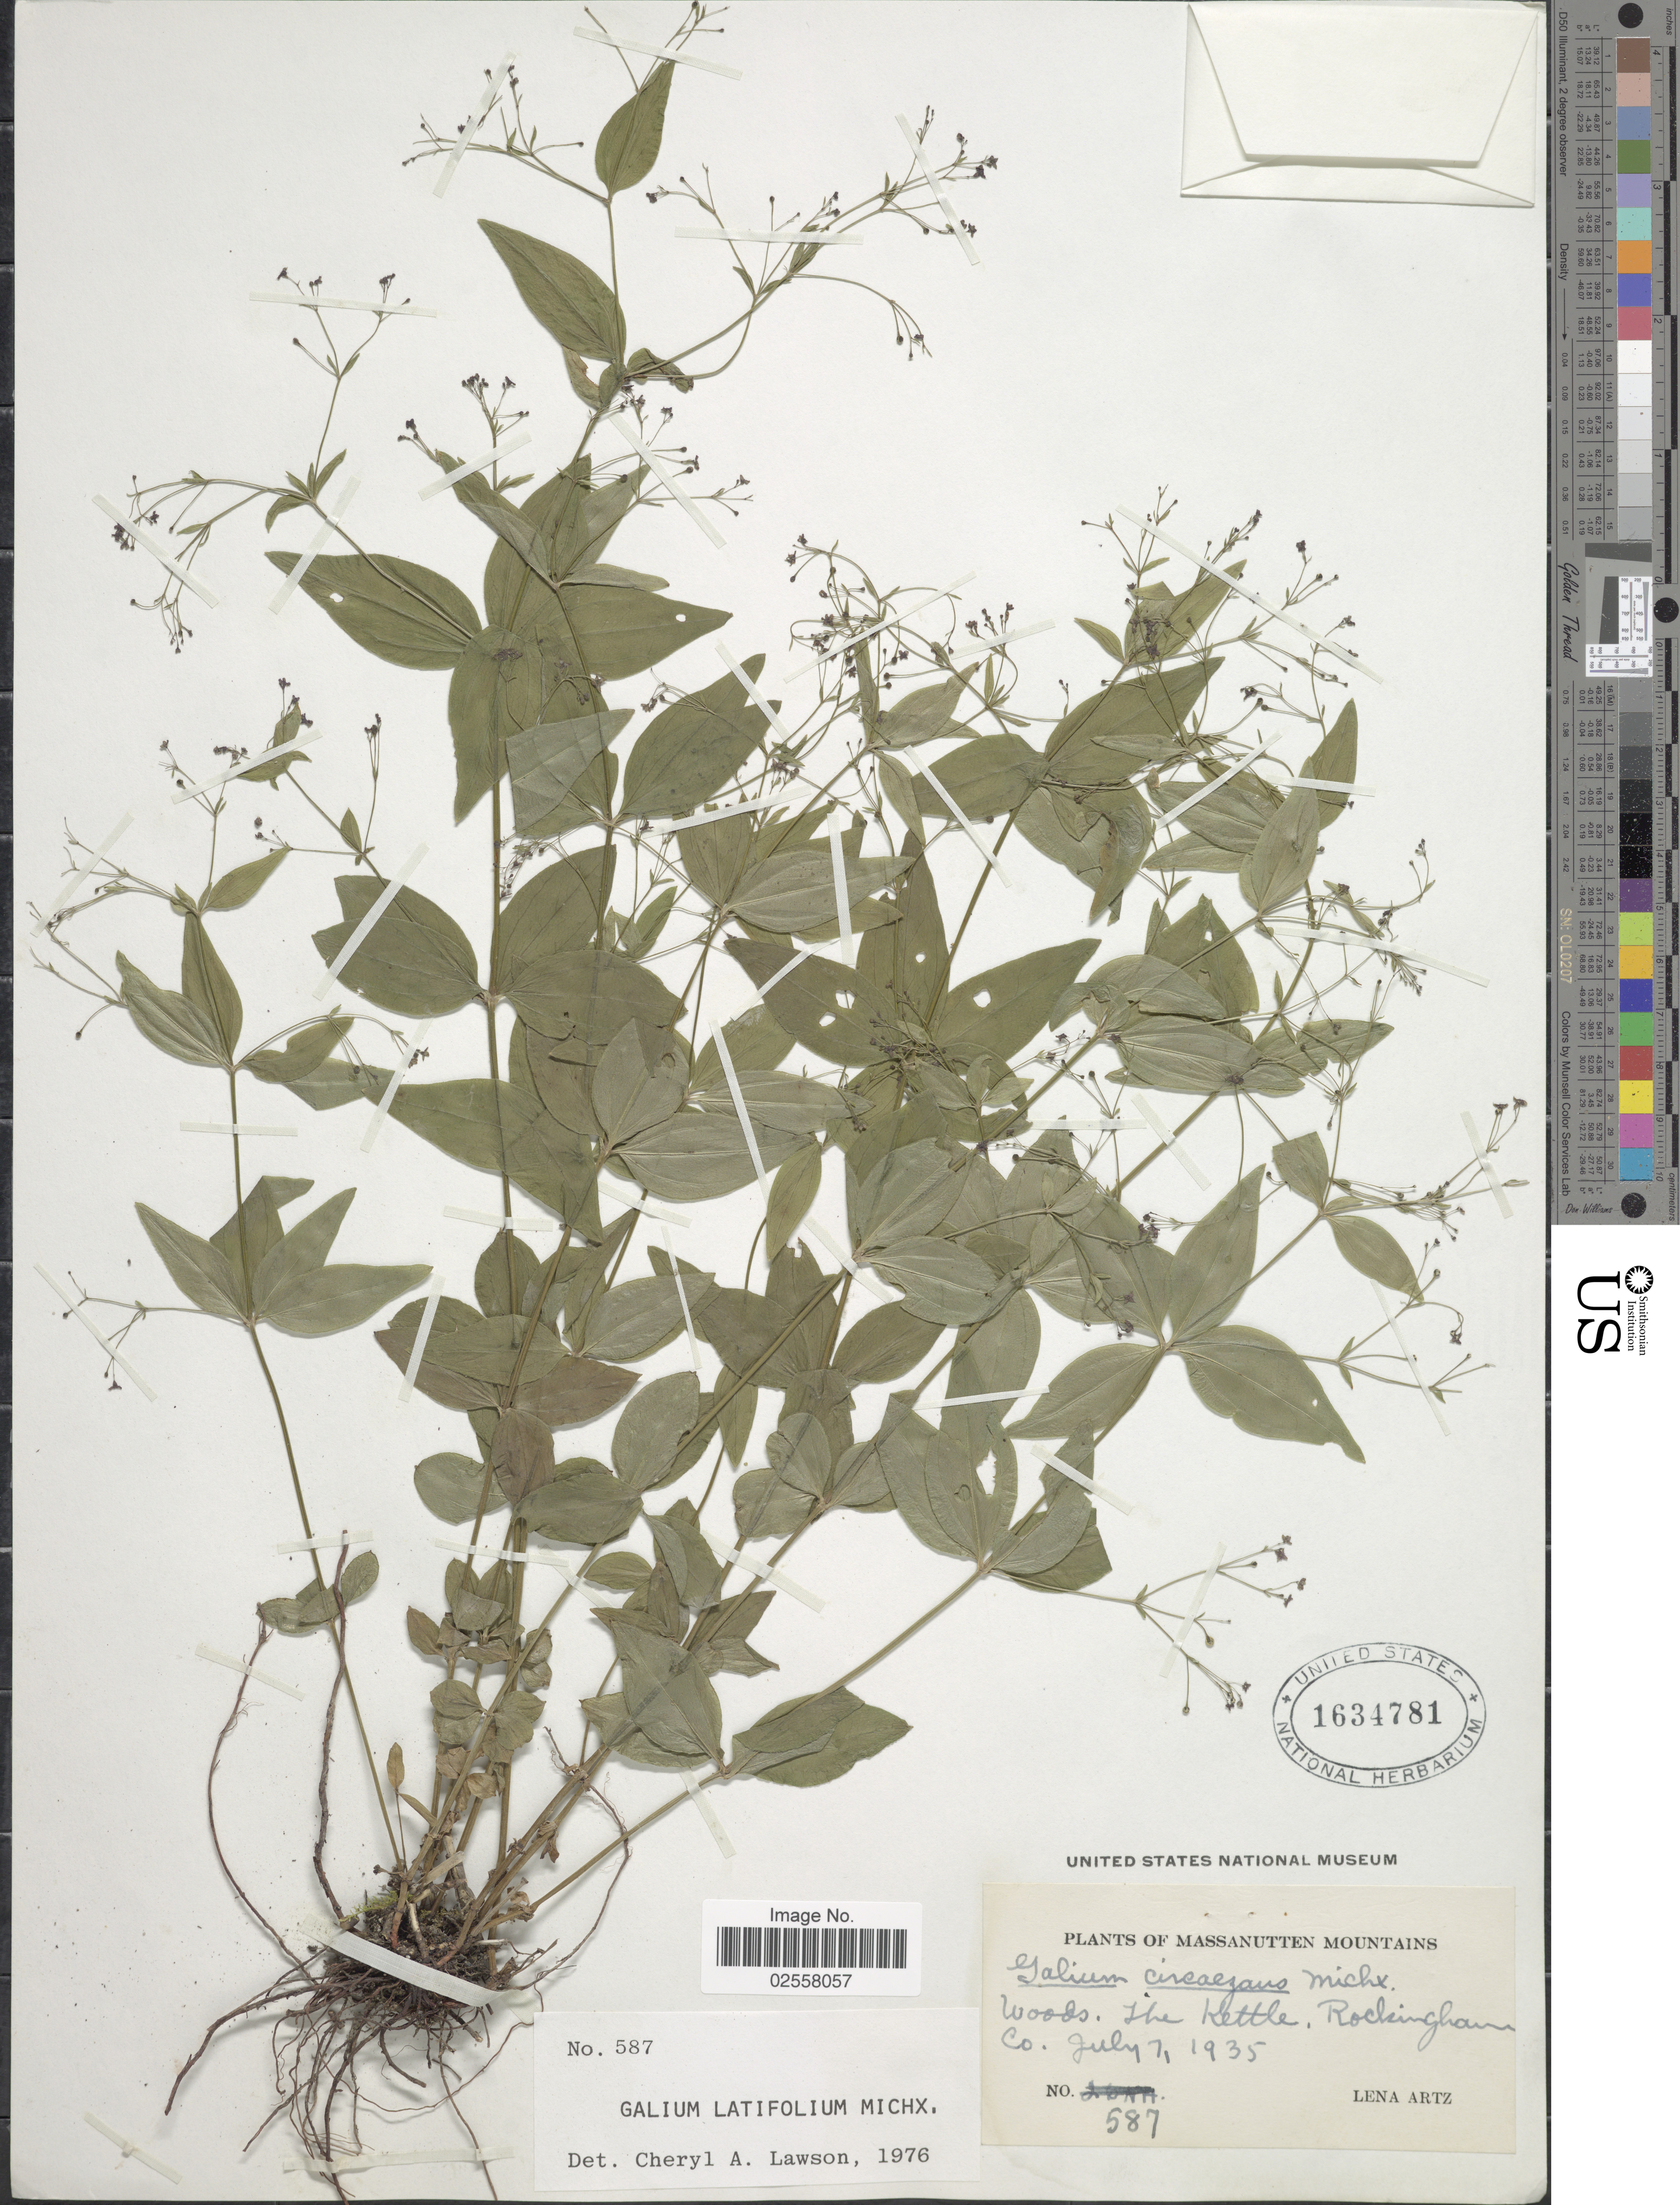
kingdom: Plantae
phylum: Tracheophyta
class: Magnoliopsida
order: Gentianales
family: Rubiaceae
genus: Galium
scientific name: Galium latifolium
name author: Michx.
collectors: L. Artz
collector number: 587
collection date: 1935-07-07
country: United States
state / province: Virginia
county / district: Rockingham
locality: Massanutten Mountains, Woods. The Kettle, Rockingham Co.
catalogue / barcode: US 1634781